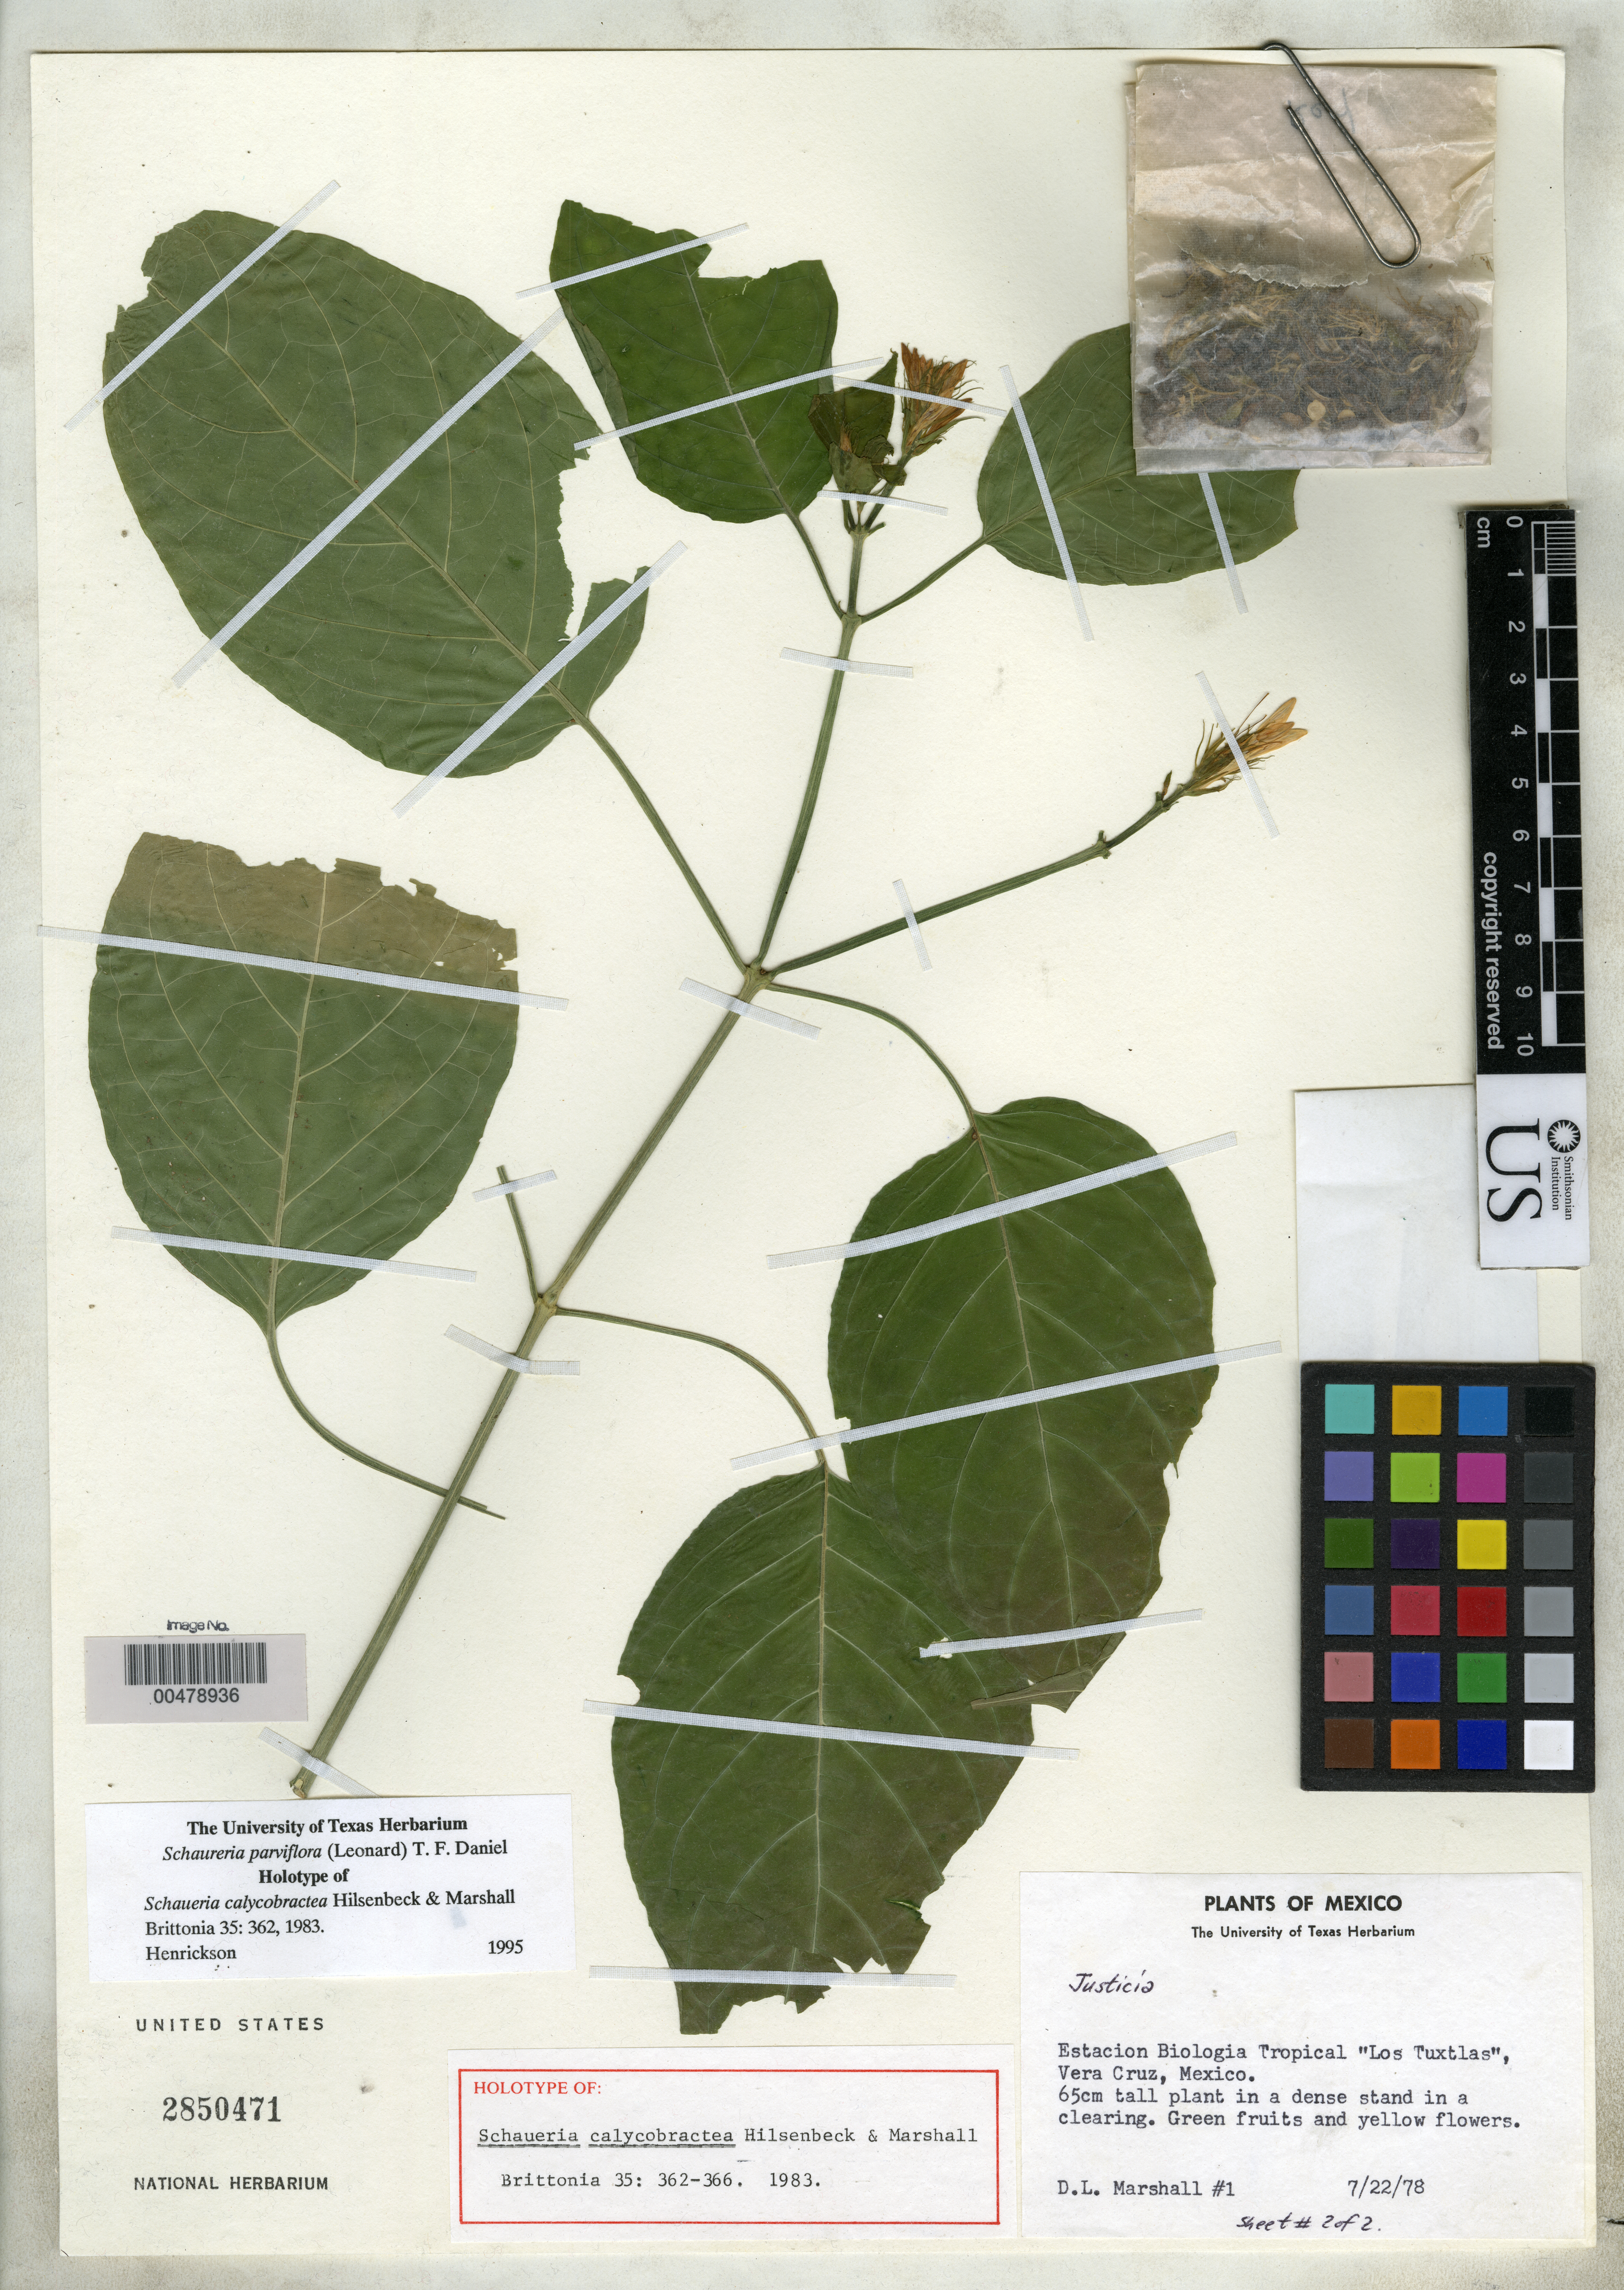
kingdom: Plantae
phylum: Tracheophyta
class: Magnoliopsida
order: Lamiales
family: Acanthaceae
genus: Schaueria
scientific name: Schaueria calycobractea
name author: Hilsenb. & D.L. Marshall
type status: Holotype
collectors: D. L. Marshall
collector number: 1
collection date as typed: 22 Jul 1978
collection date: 1978-07-22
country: Mexico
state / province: Veracruz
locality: Estacion Biologia tropicallos Tuxtlas.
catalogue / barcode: US 2850471